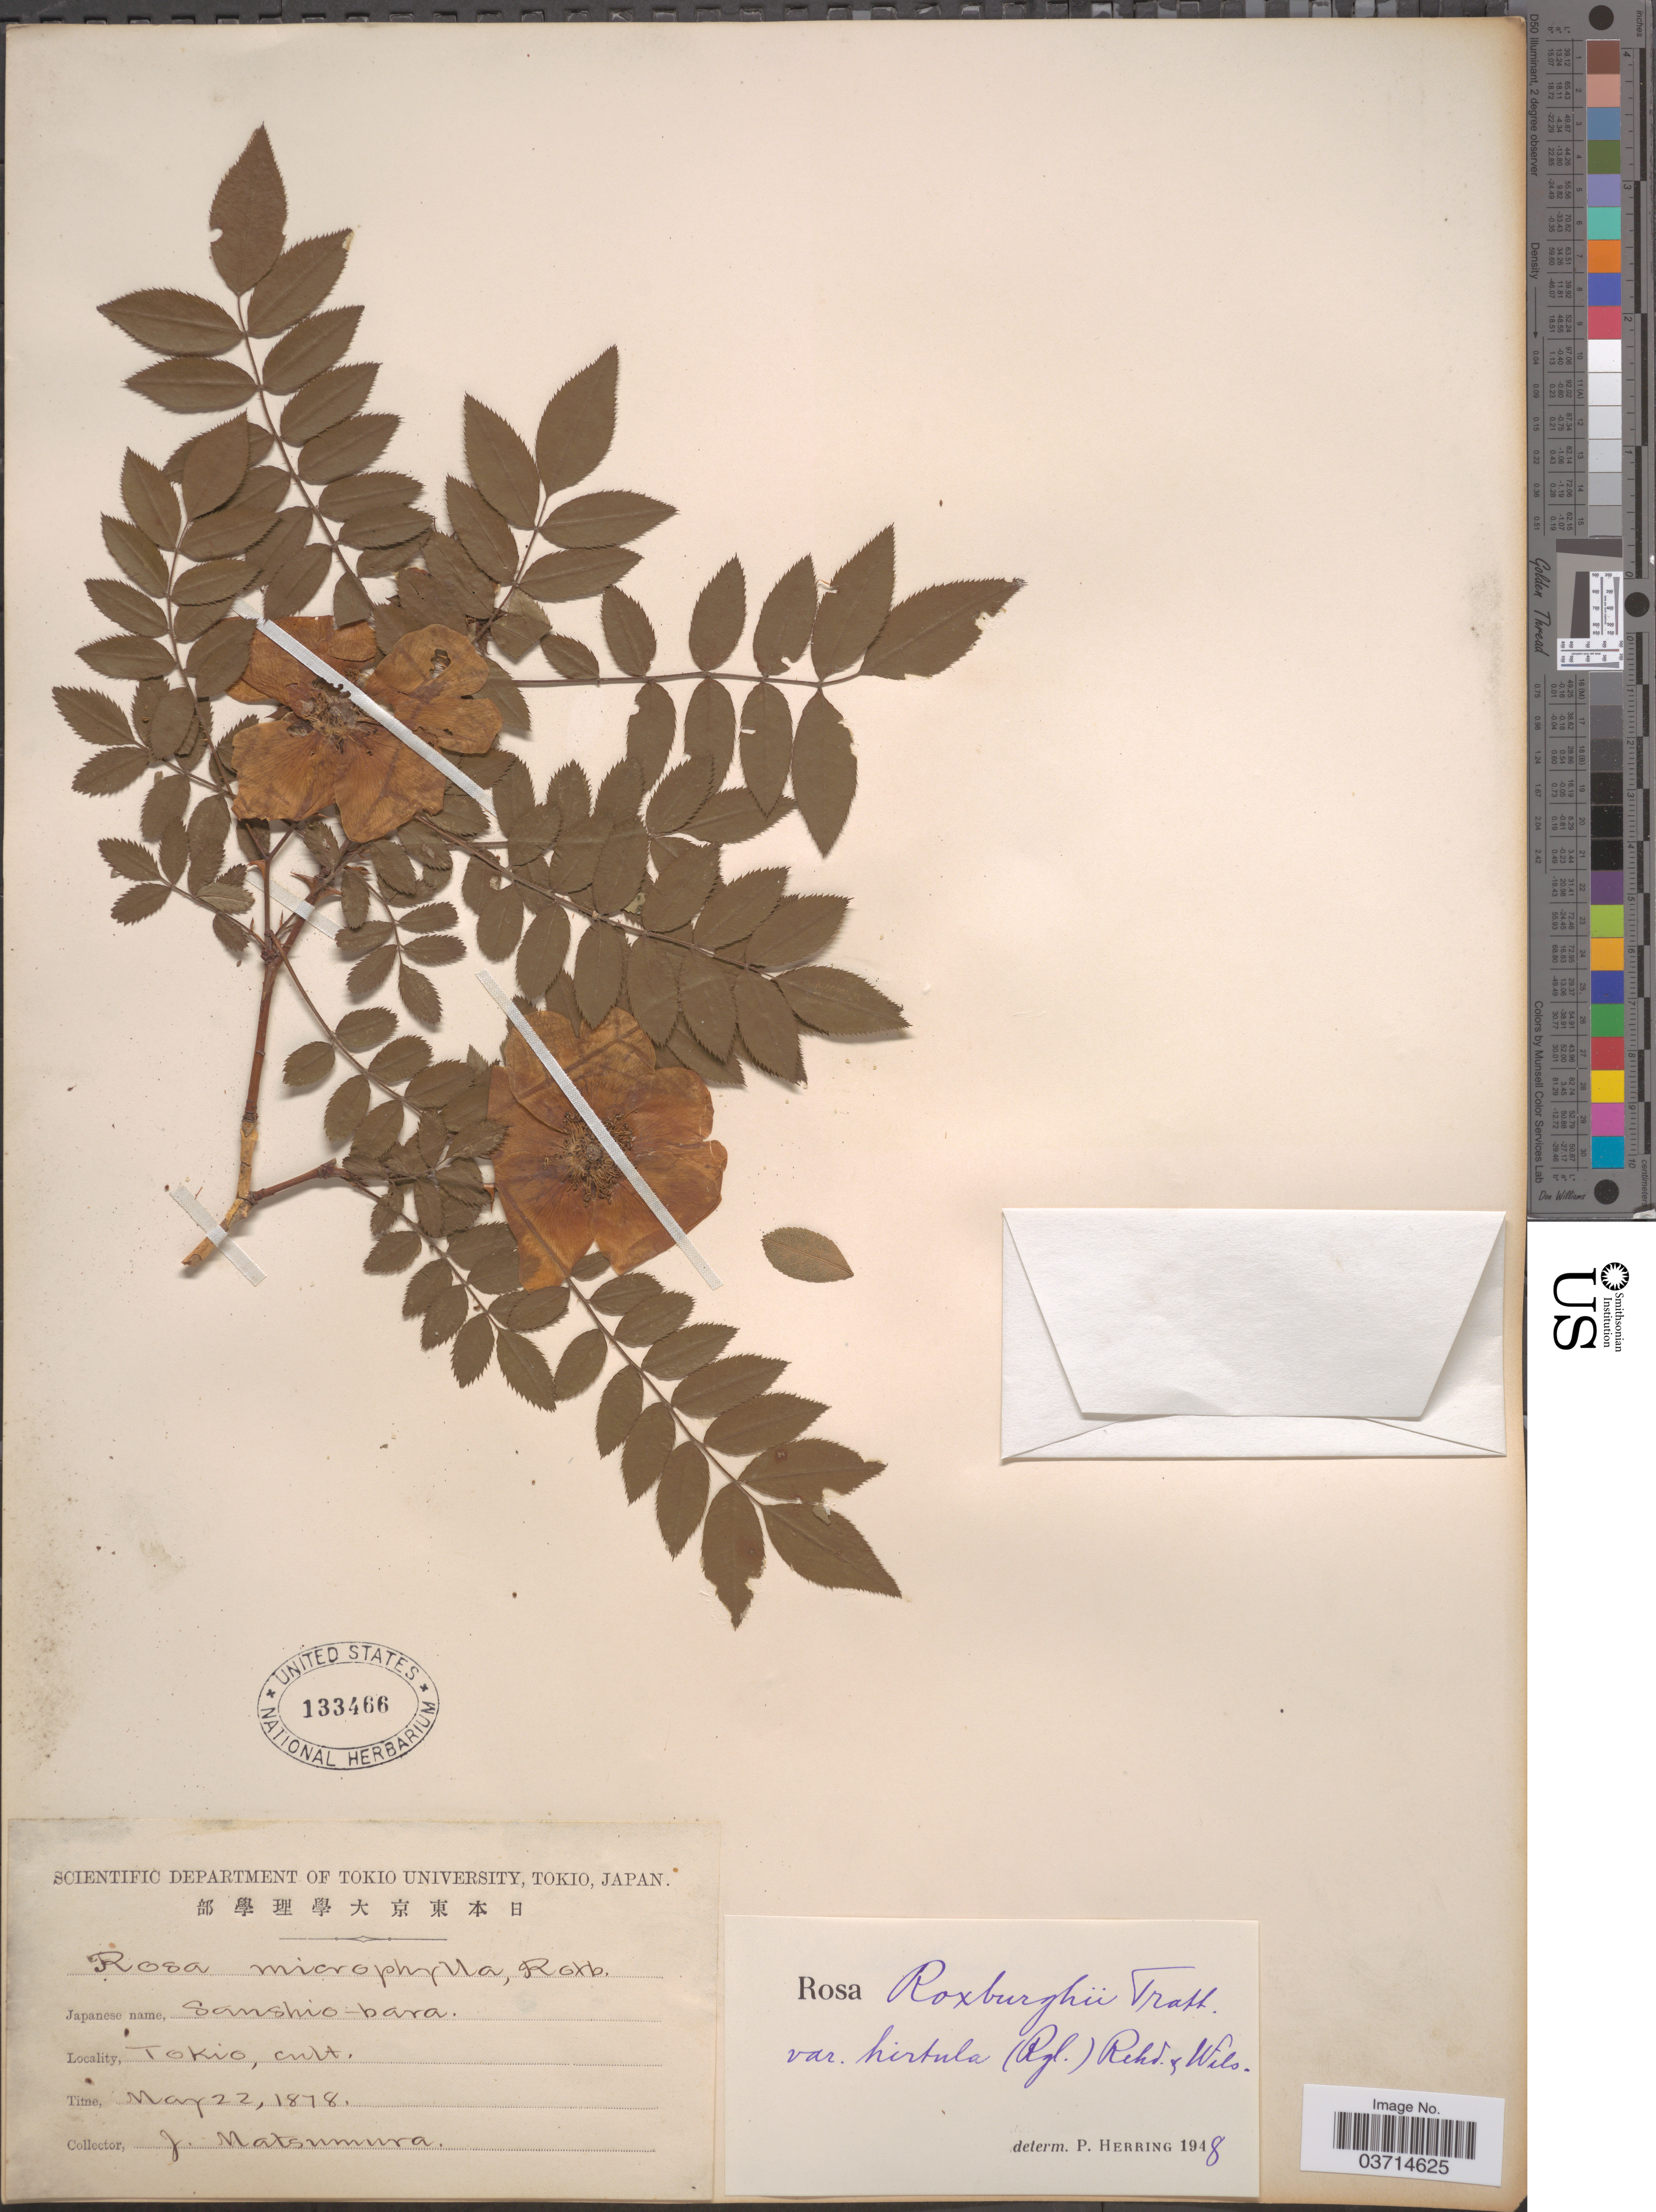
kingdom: Plantae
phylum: Tracheophyta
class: Magnoliopsida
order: Rosales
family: Rosaceae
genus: Rosa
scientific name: Rosa roxburghii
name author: Tratt.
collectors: J. Matsumura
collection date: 1878-05-22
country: Japan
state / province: Tokyo, Federal City of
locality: Tokio.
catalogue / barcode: US 133466